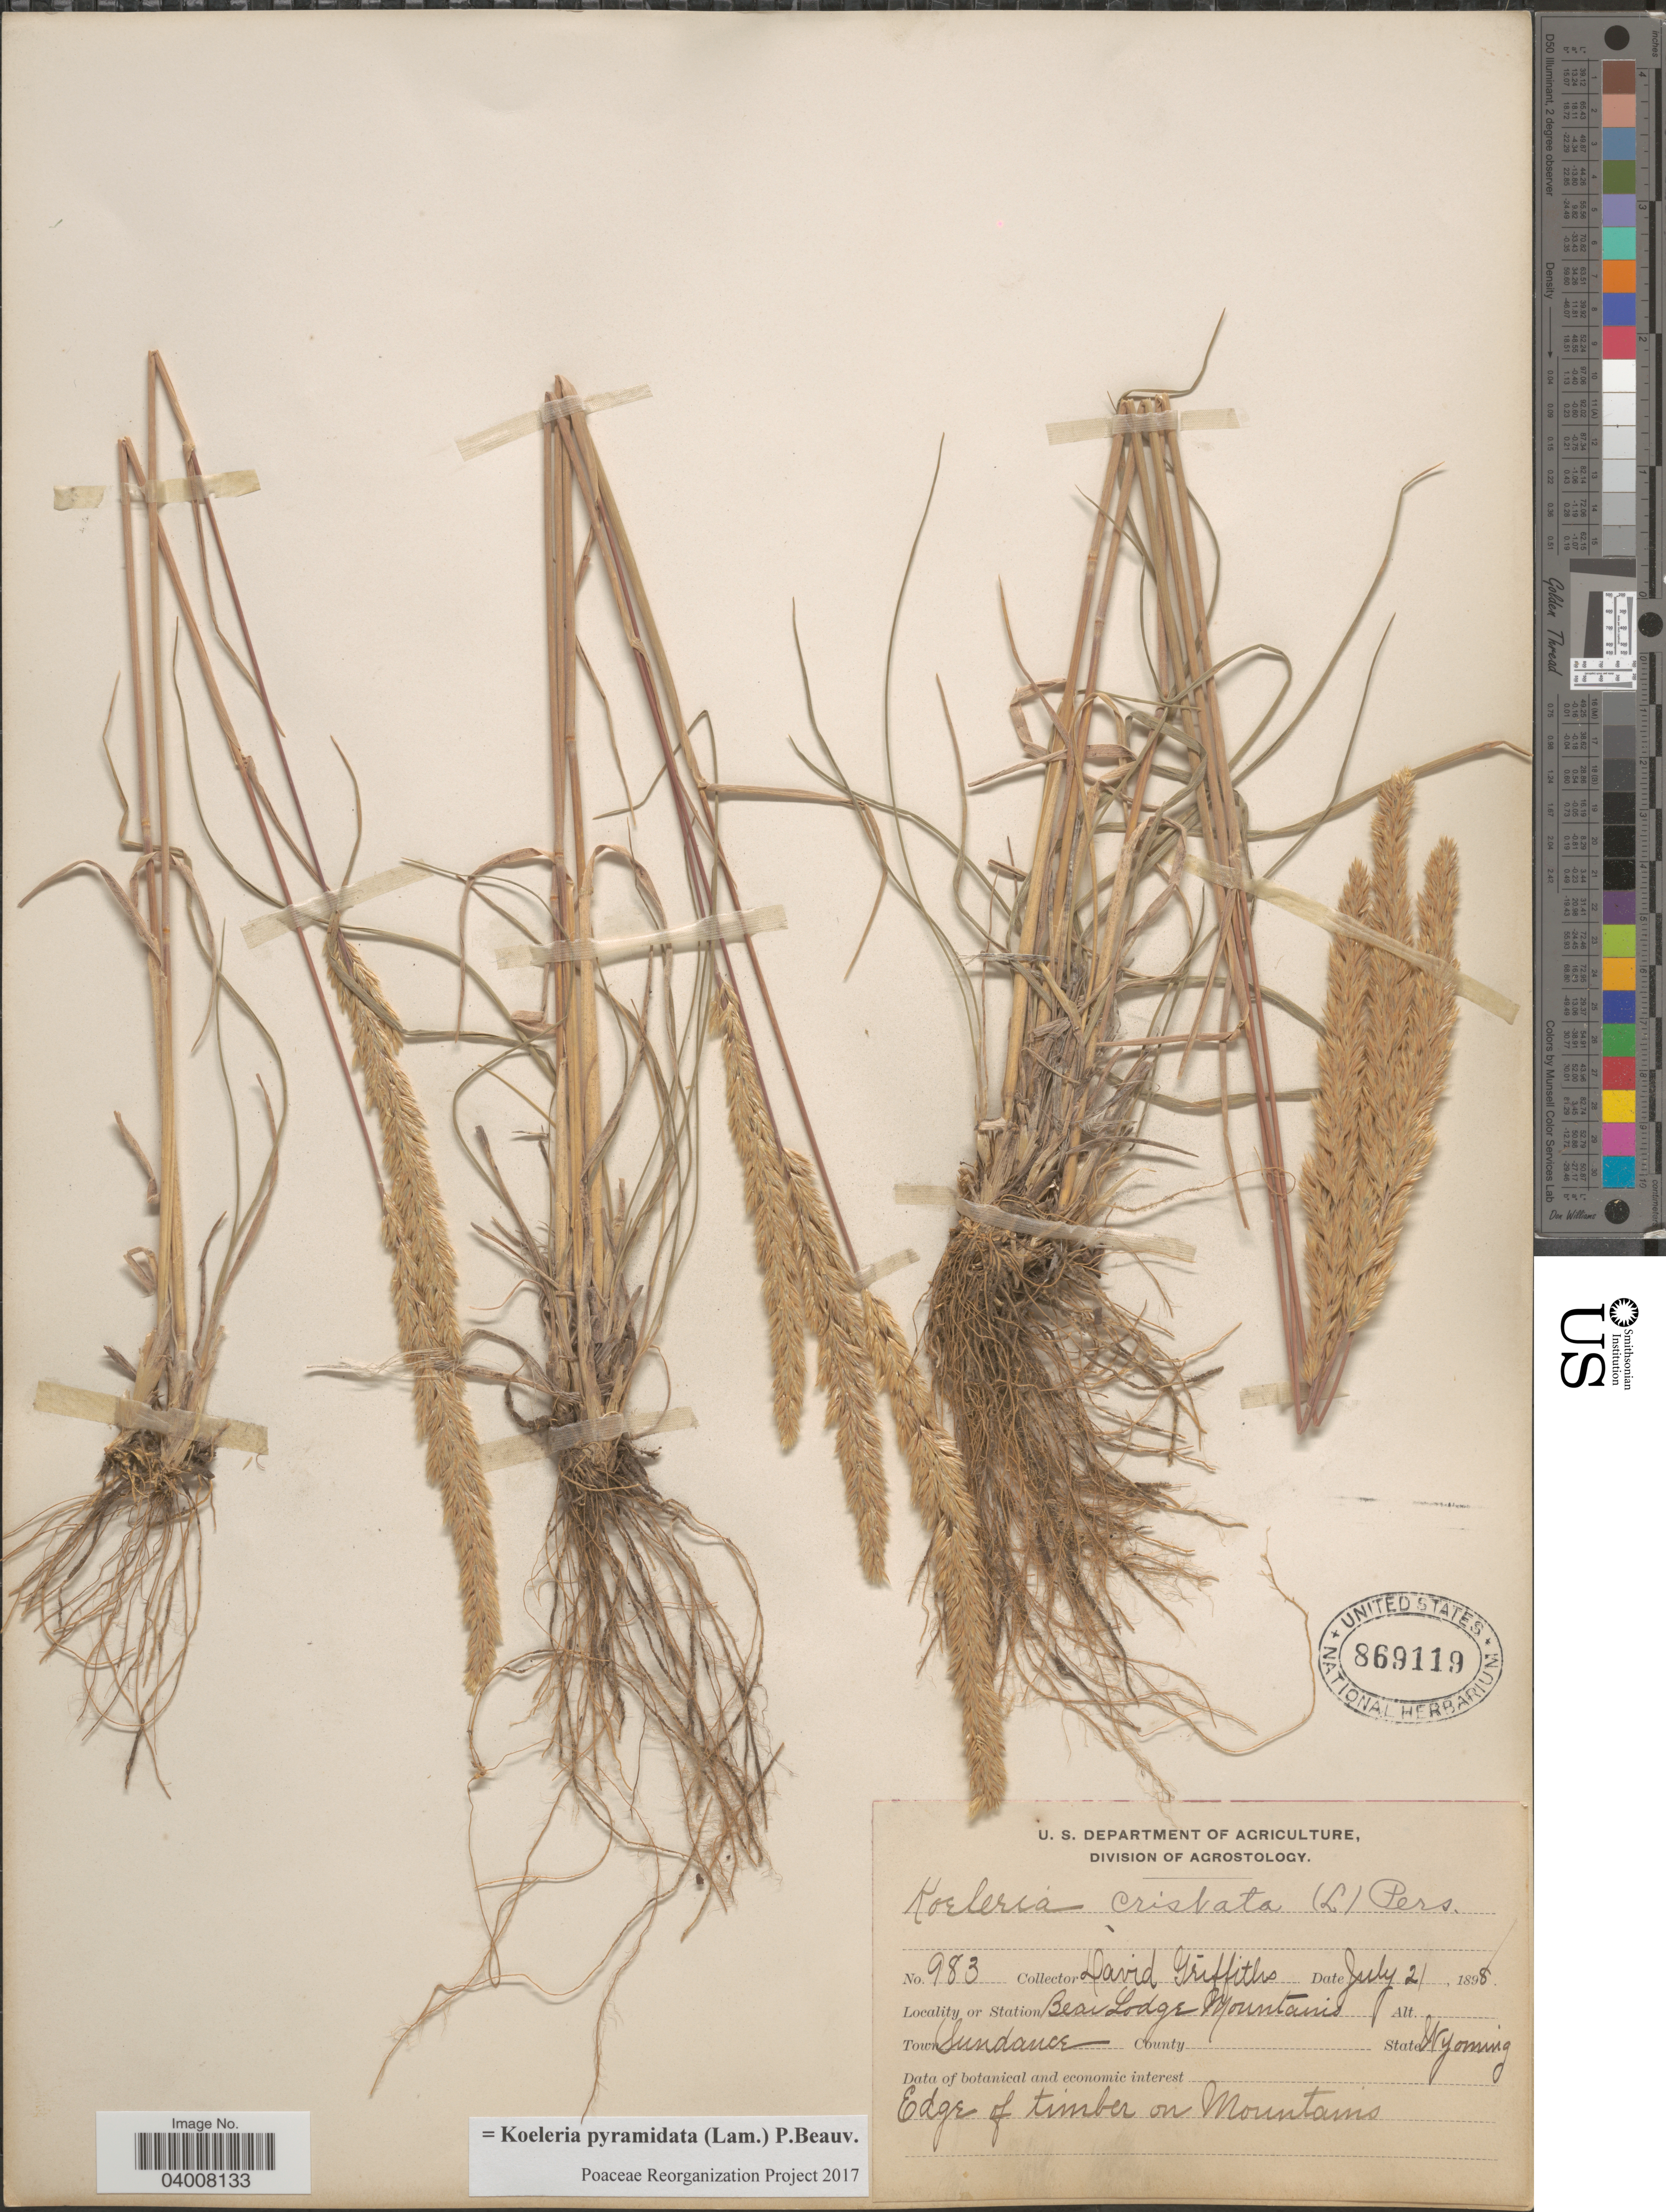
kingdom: Plantae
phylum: Tracheophyta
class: Liliopsida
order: Poales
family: Poaceae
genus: Koeleria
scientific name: Koeleria pyramidata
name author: (Lam.) P. Beauv.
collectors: D. Griffiths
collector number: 983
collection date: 1898-07-21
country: United States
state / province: Wyoming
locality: Bear Lodge Mountains. Town Sundance. Edge of timber on Mountains.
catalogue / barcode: US 869119